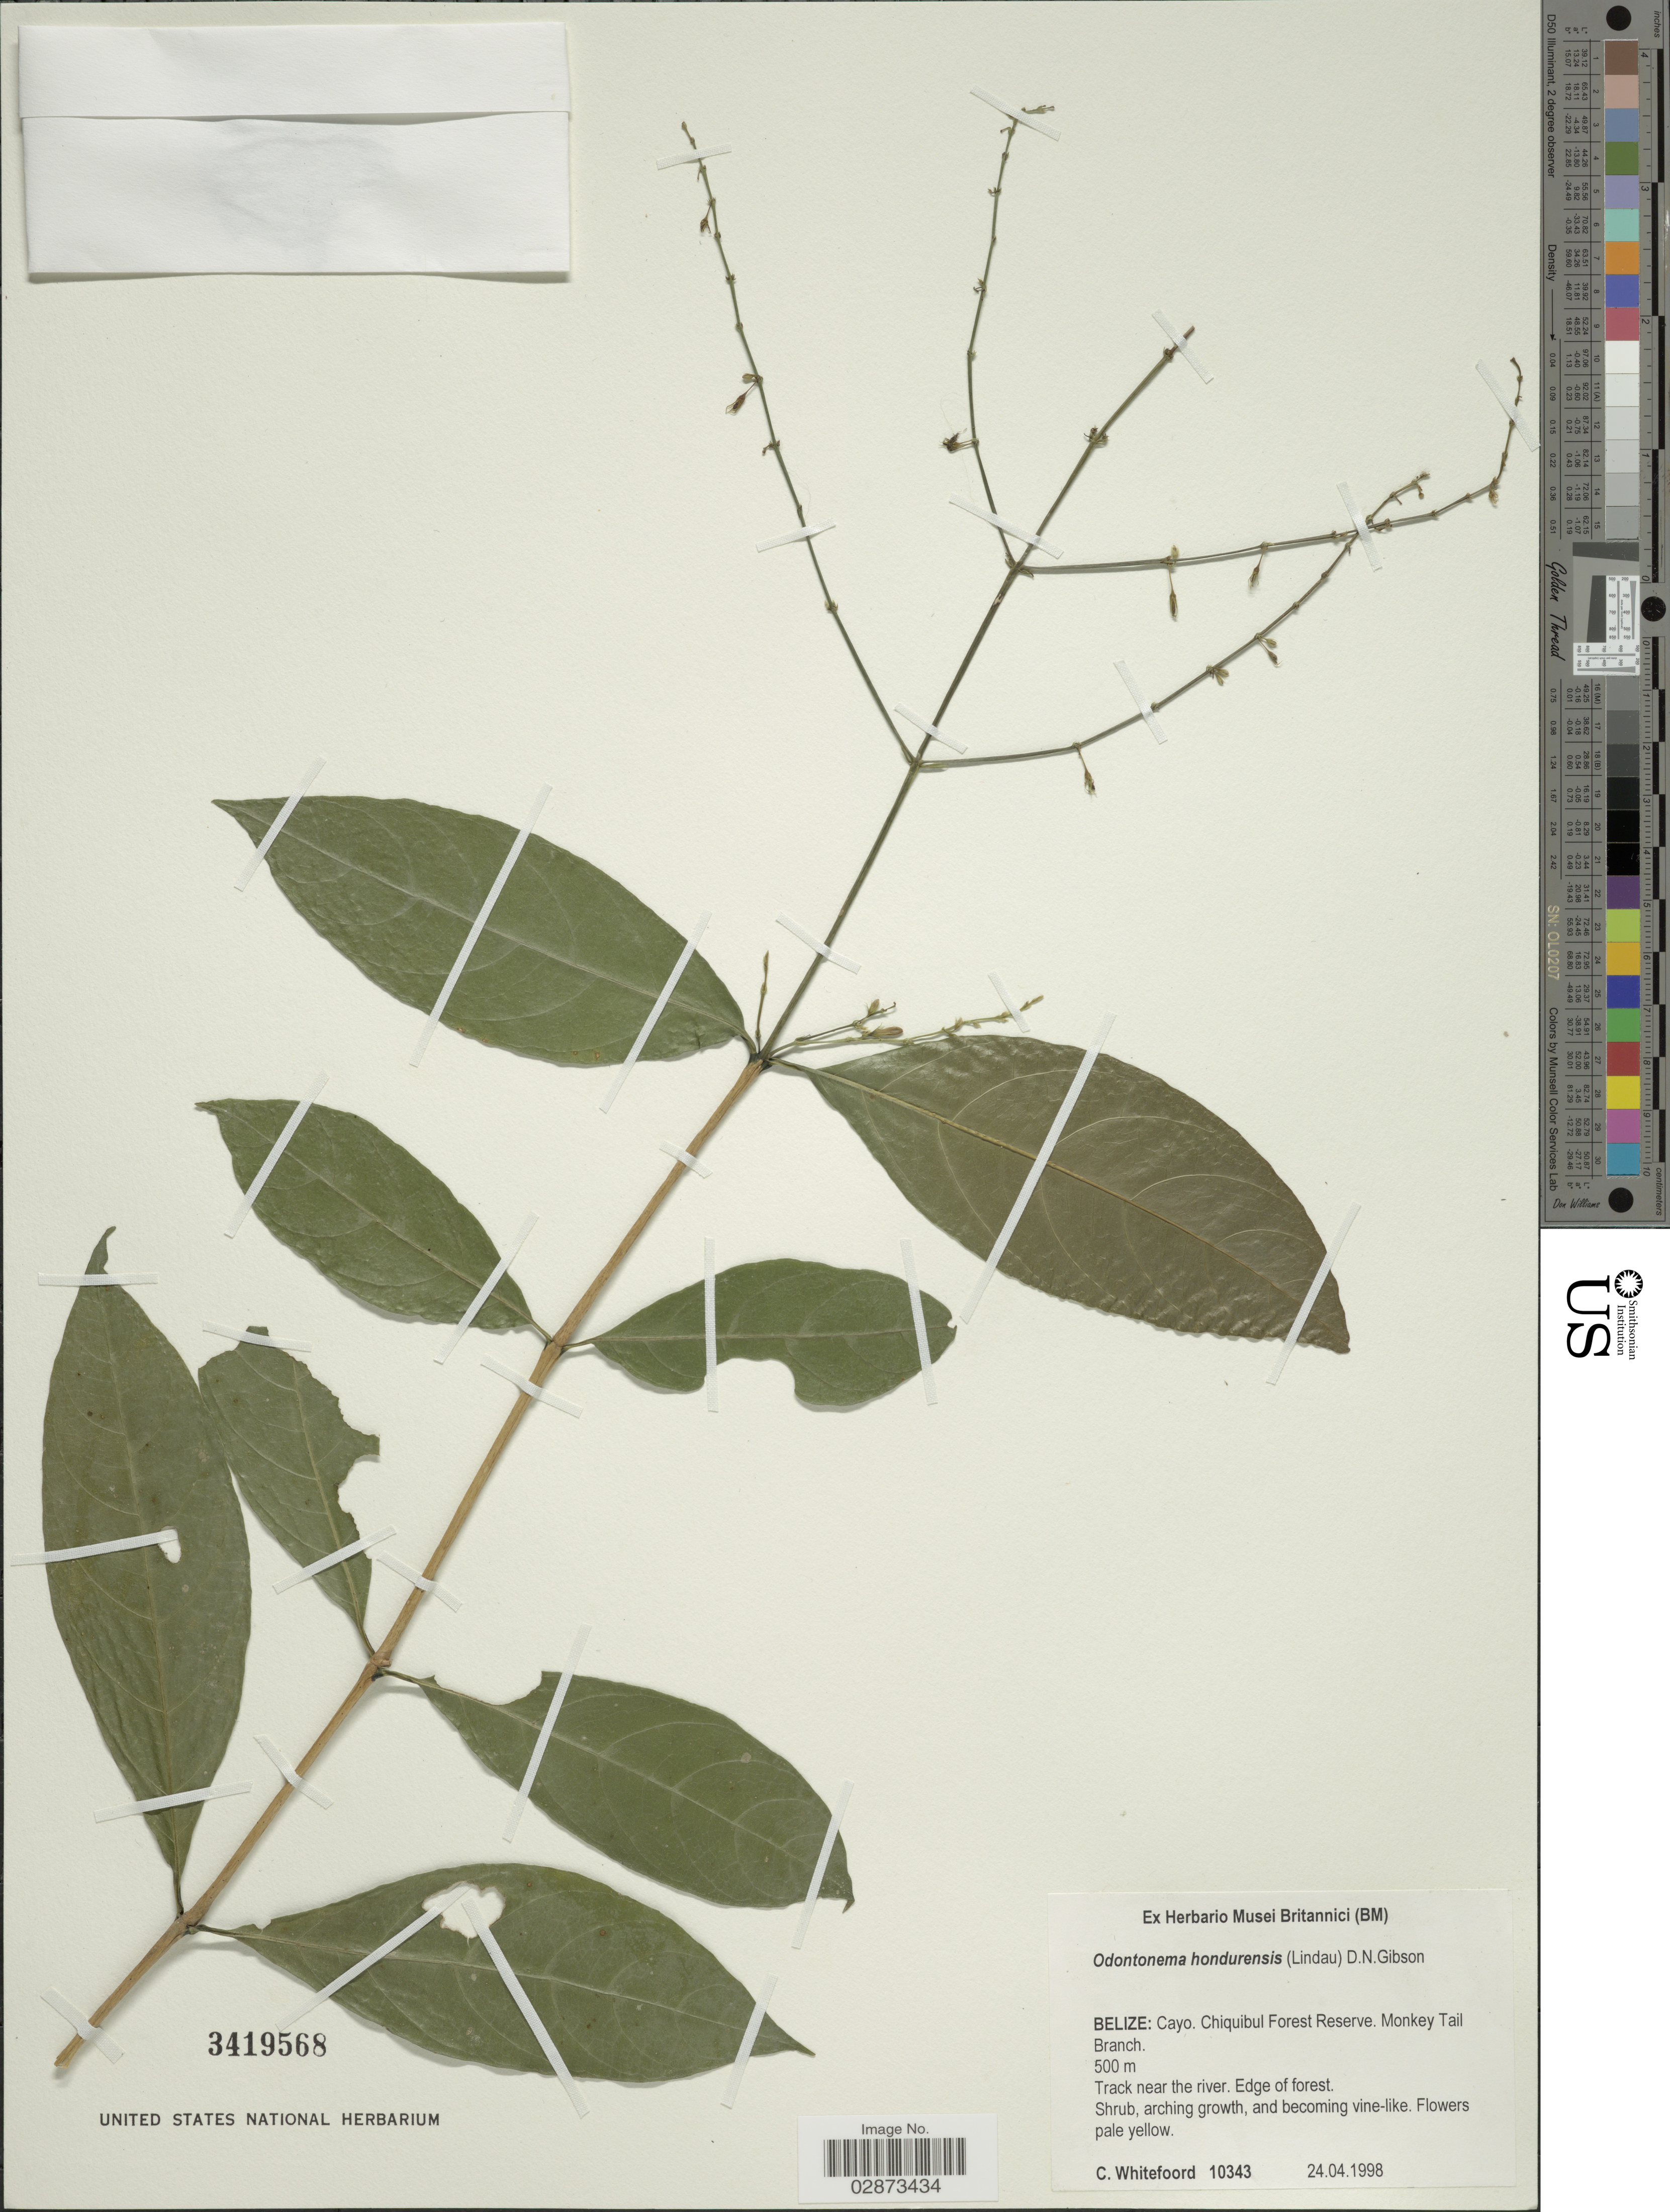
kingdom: Plantae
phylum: Tracheophyta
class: Magnoliopsida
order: Lamiales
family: Acanthaceae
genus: Odontonema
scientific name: Odontonema hondurensis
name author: (Lindau) D.N. Gibson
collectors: C. Whitefoord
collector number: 10343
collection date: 1998-04-24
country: Belize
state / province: Cayo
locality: Chiquibul Forest Reserve, Monkey Tail Branch, Track near the river, Edge of forest.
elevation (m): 500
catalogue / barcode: US 3419568